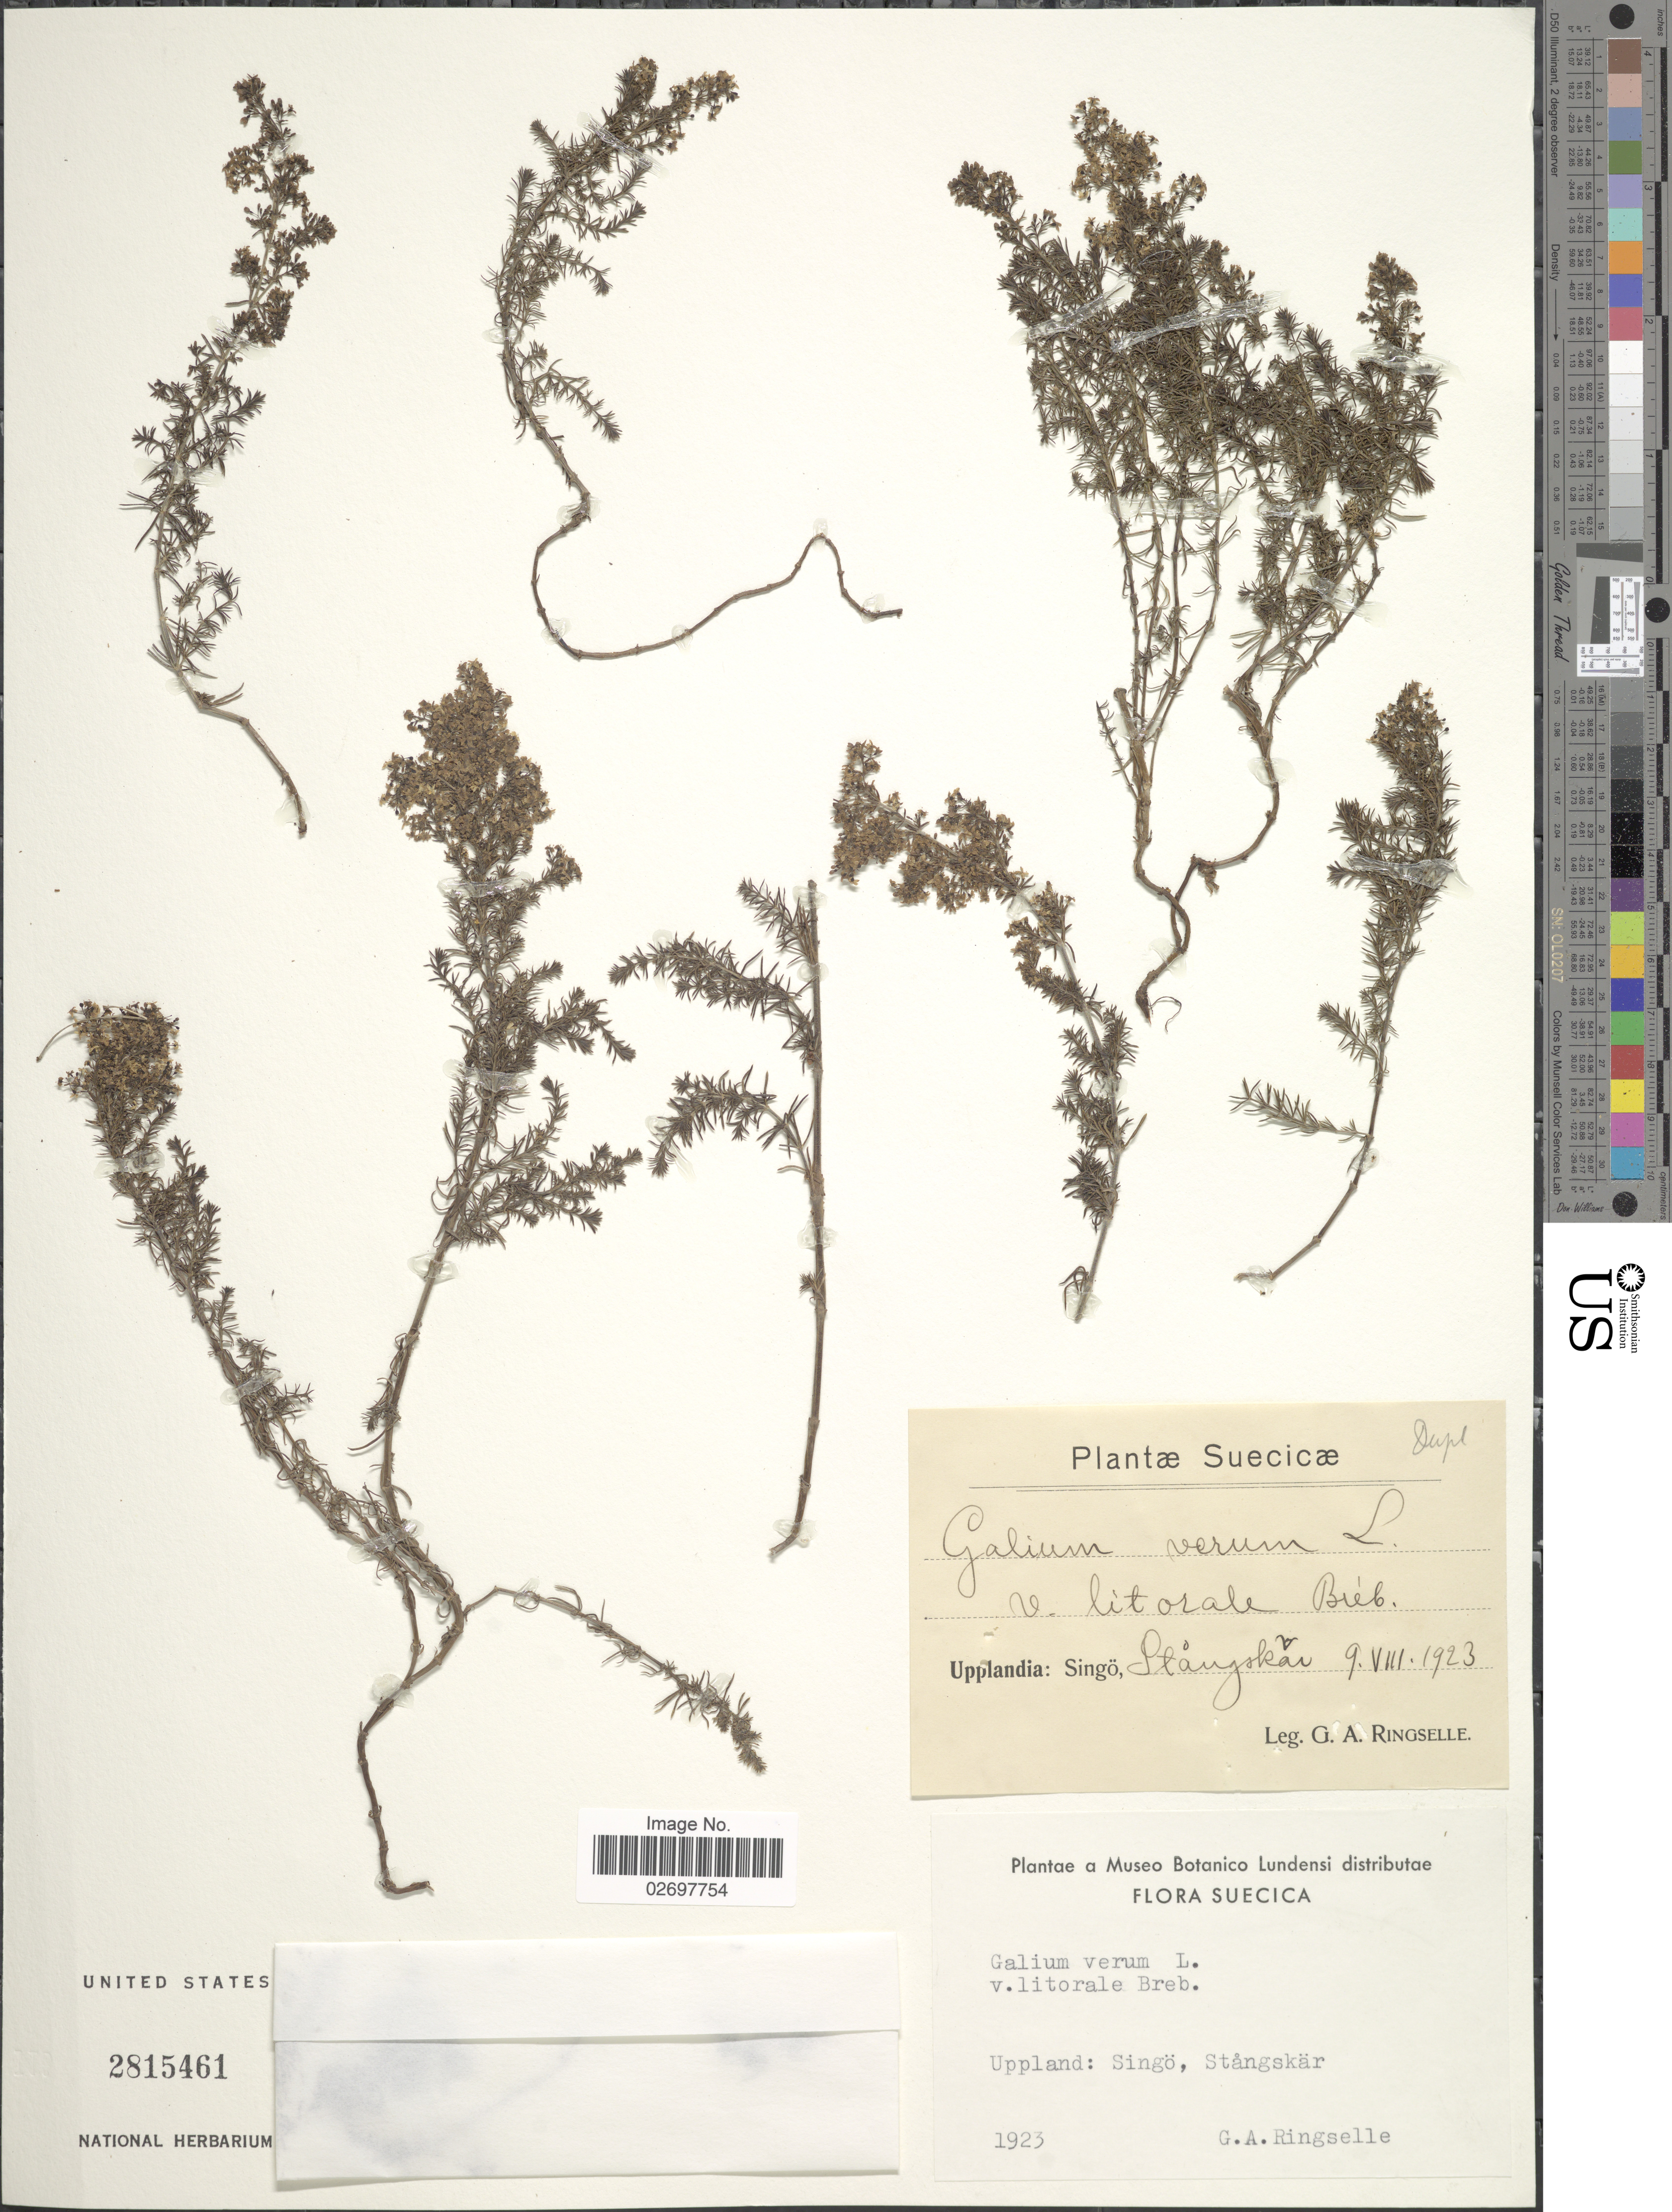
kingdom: Plantae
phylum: Tracheophyta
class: Magnoliopsida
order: Gentianales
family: Rubiaceae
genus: Galium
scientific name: Galium verum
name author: L.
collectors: G. Ringselle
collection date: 1923-08-09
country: Sweden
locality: Suecicae, Upplandia: Singo Stangskar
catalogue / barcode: US 2815461